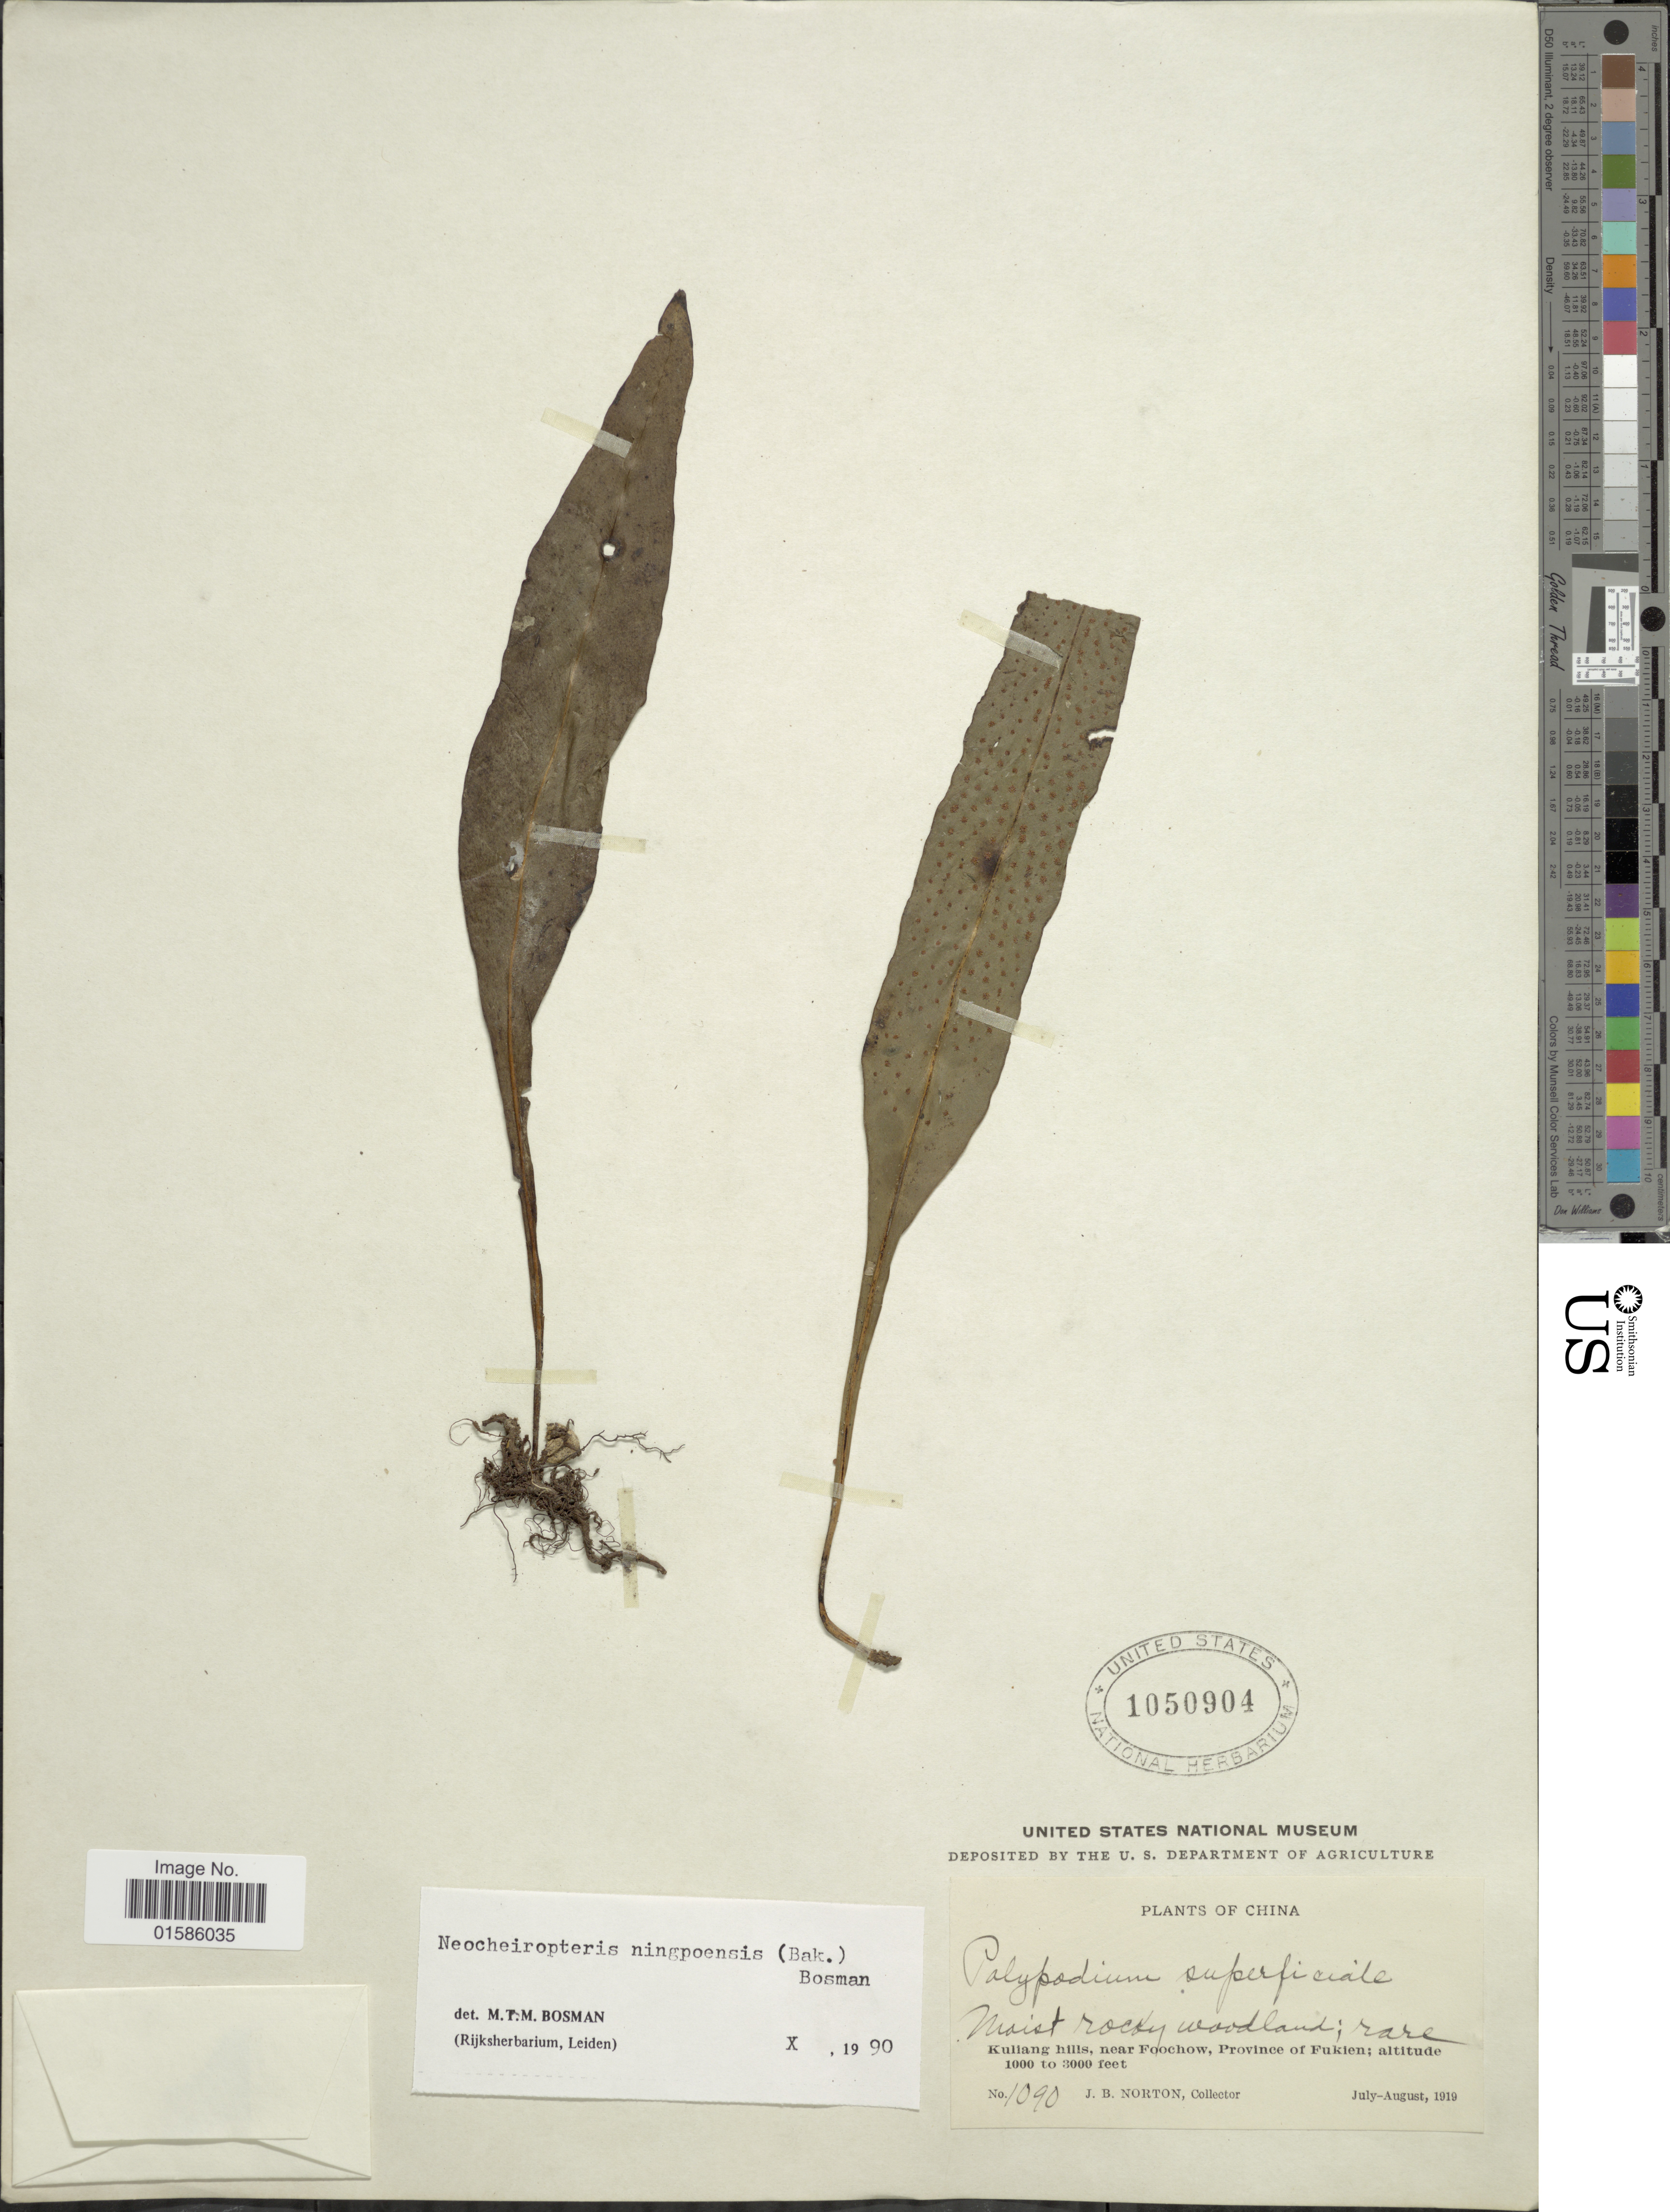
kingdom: Plantae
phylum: Tracheophyta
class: Polypodiopsida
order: Polypodiales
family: Polypodiaceae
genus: Microsorum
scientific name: Microsorum ningpoensis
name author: (Baker)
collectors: J. B. Norton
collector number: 1090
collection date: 1919-07/1919-08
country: China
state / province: Fujian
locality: Kuliang hills, near Foochow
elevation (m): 305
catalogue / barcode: US 1050904